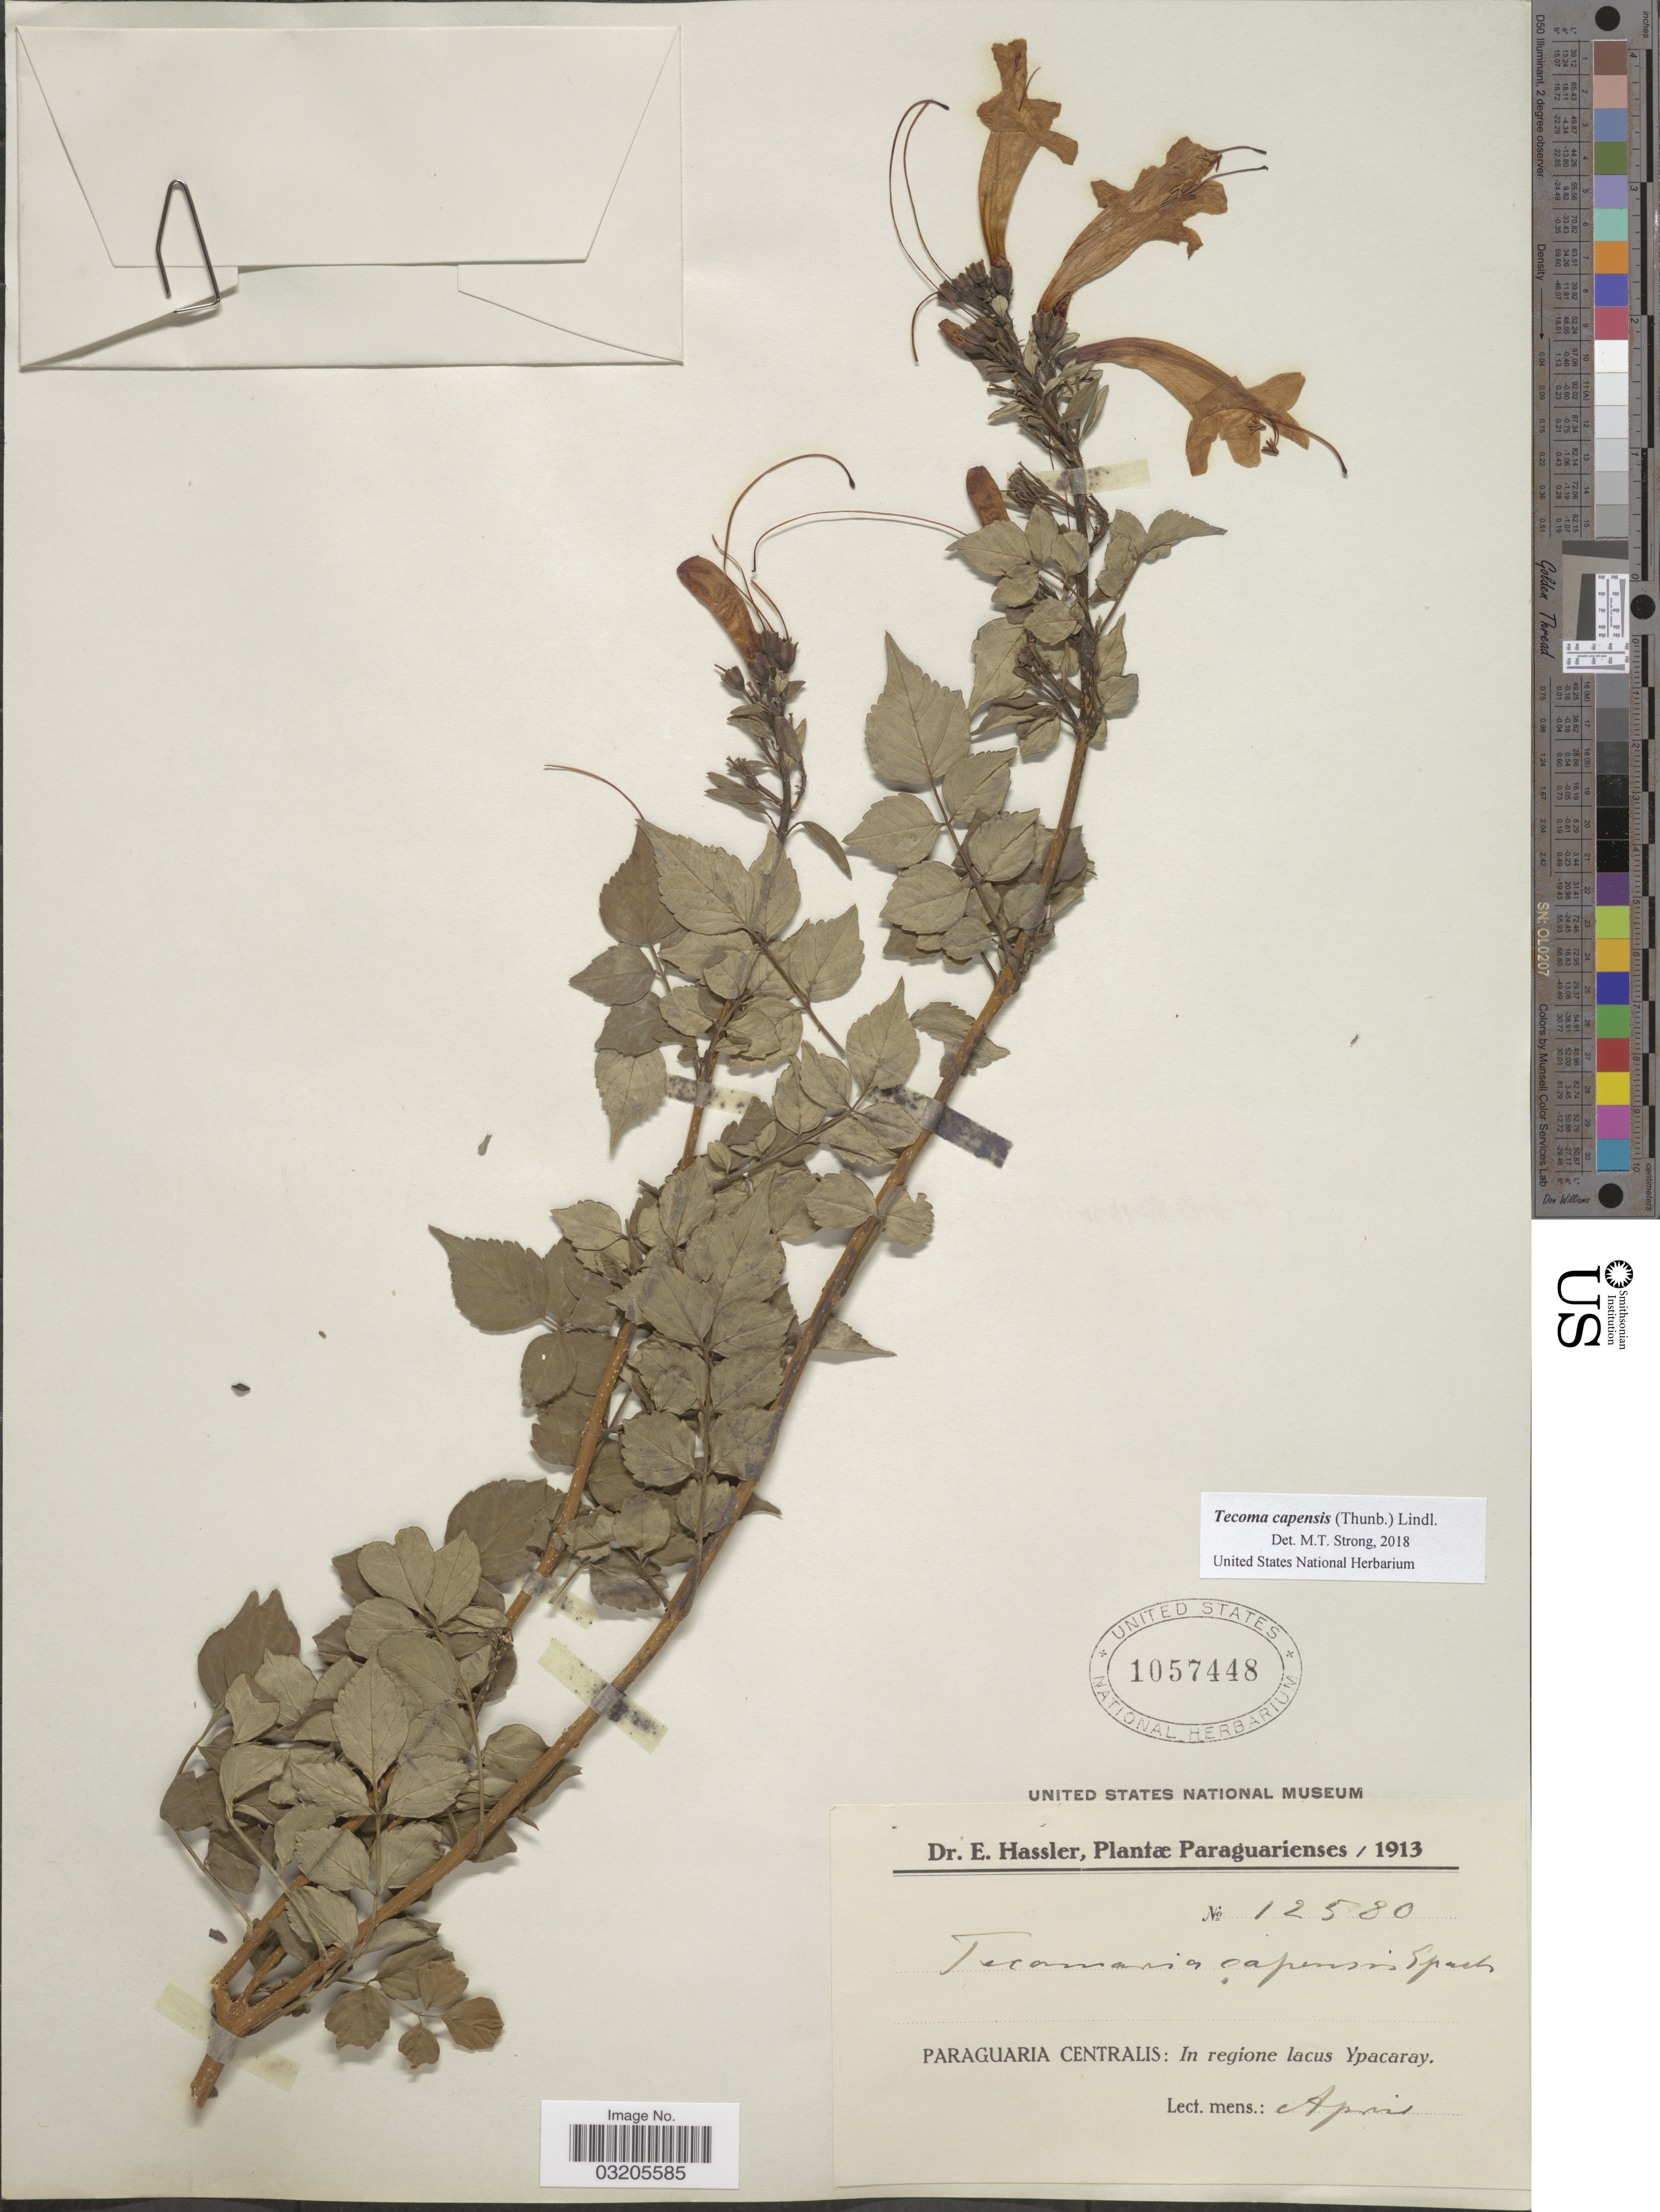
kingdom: Plantae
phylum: Tracheophyta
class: Magnoliopsida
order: Lamiales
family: Bignoniaceae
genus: Tecoma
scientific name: Tecoma capensis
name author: (Thunb.) Lindl.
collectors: E. Hassler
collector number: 12580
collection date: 1913-04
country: Paraguay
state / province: Paraguari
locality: Paraguaria Centralis: In regione lacus Ypacaray.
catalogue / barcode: US 1057448